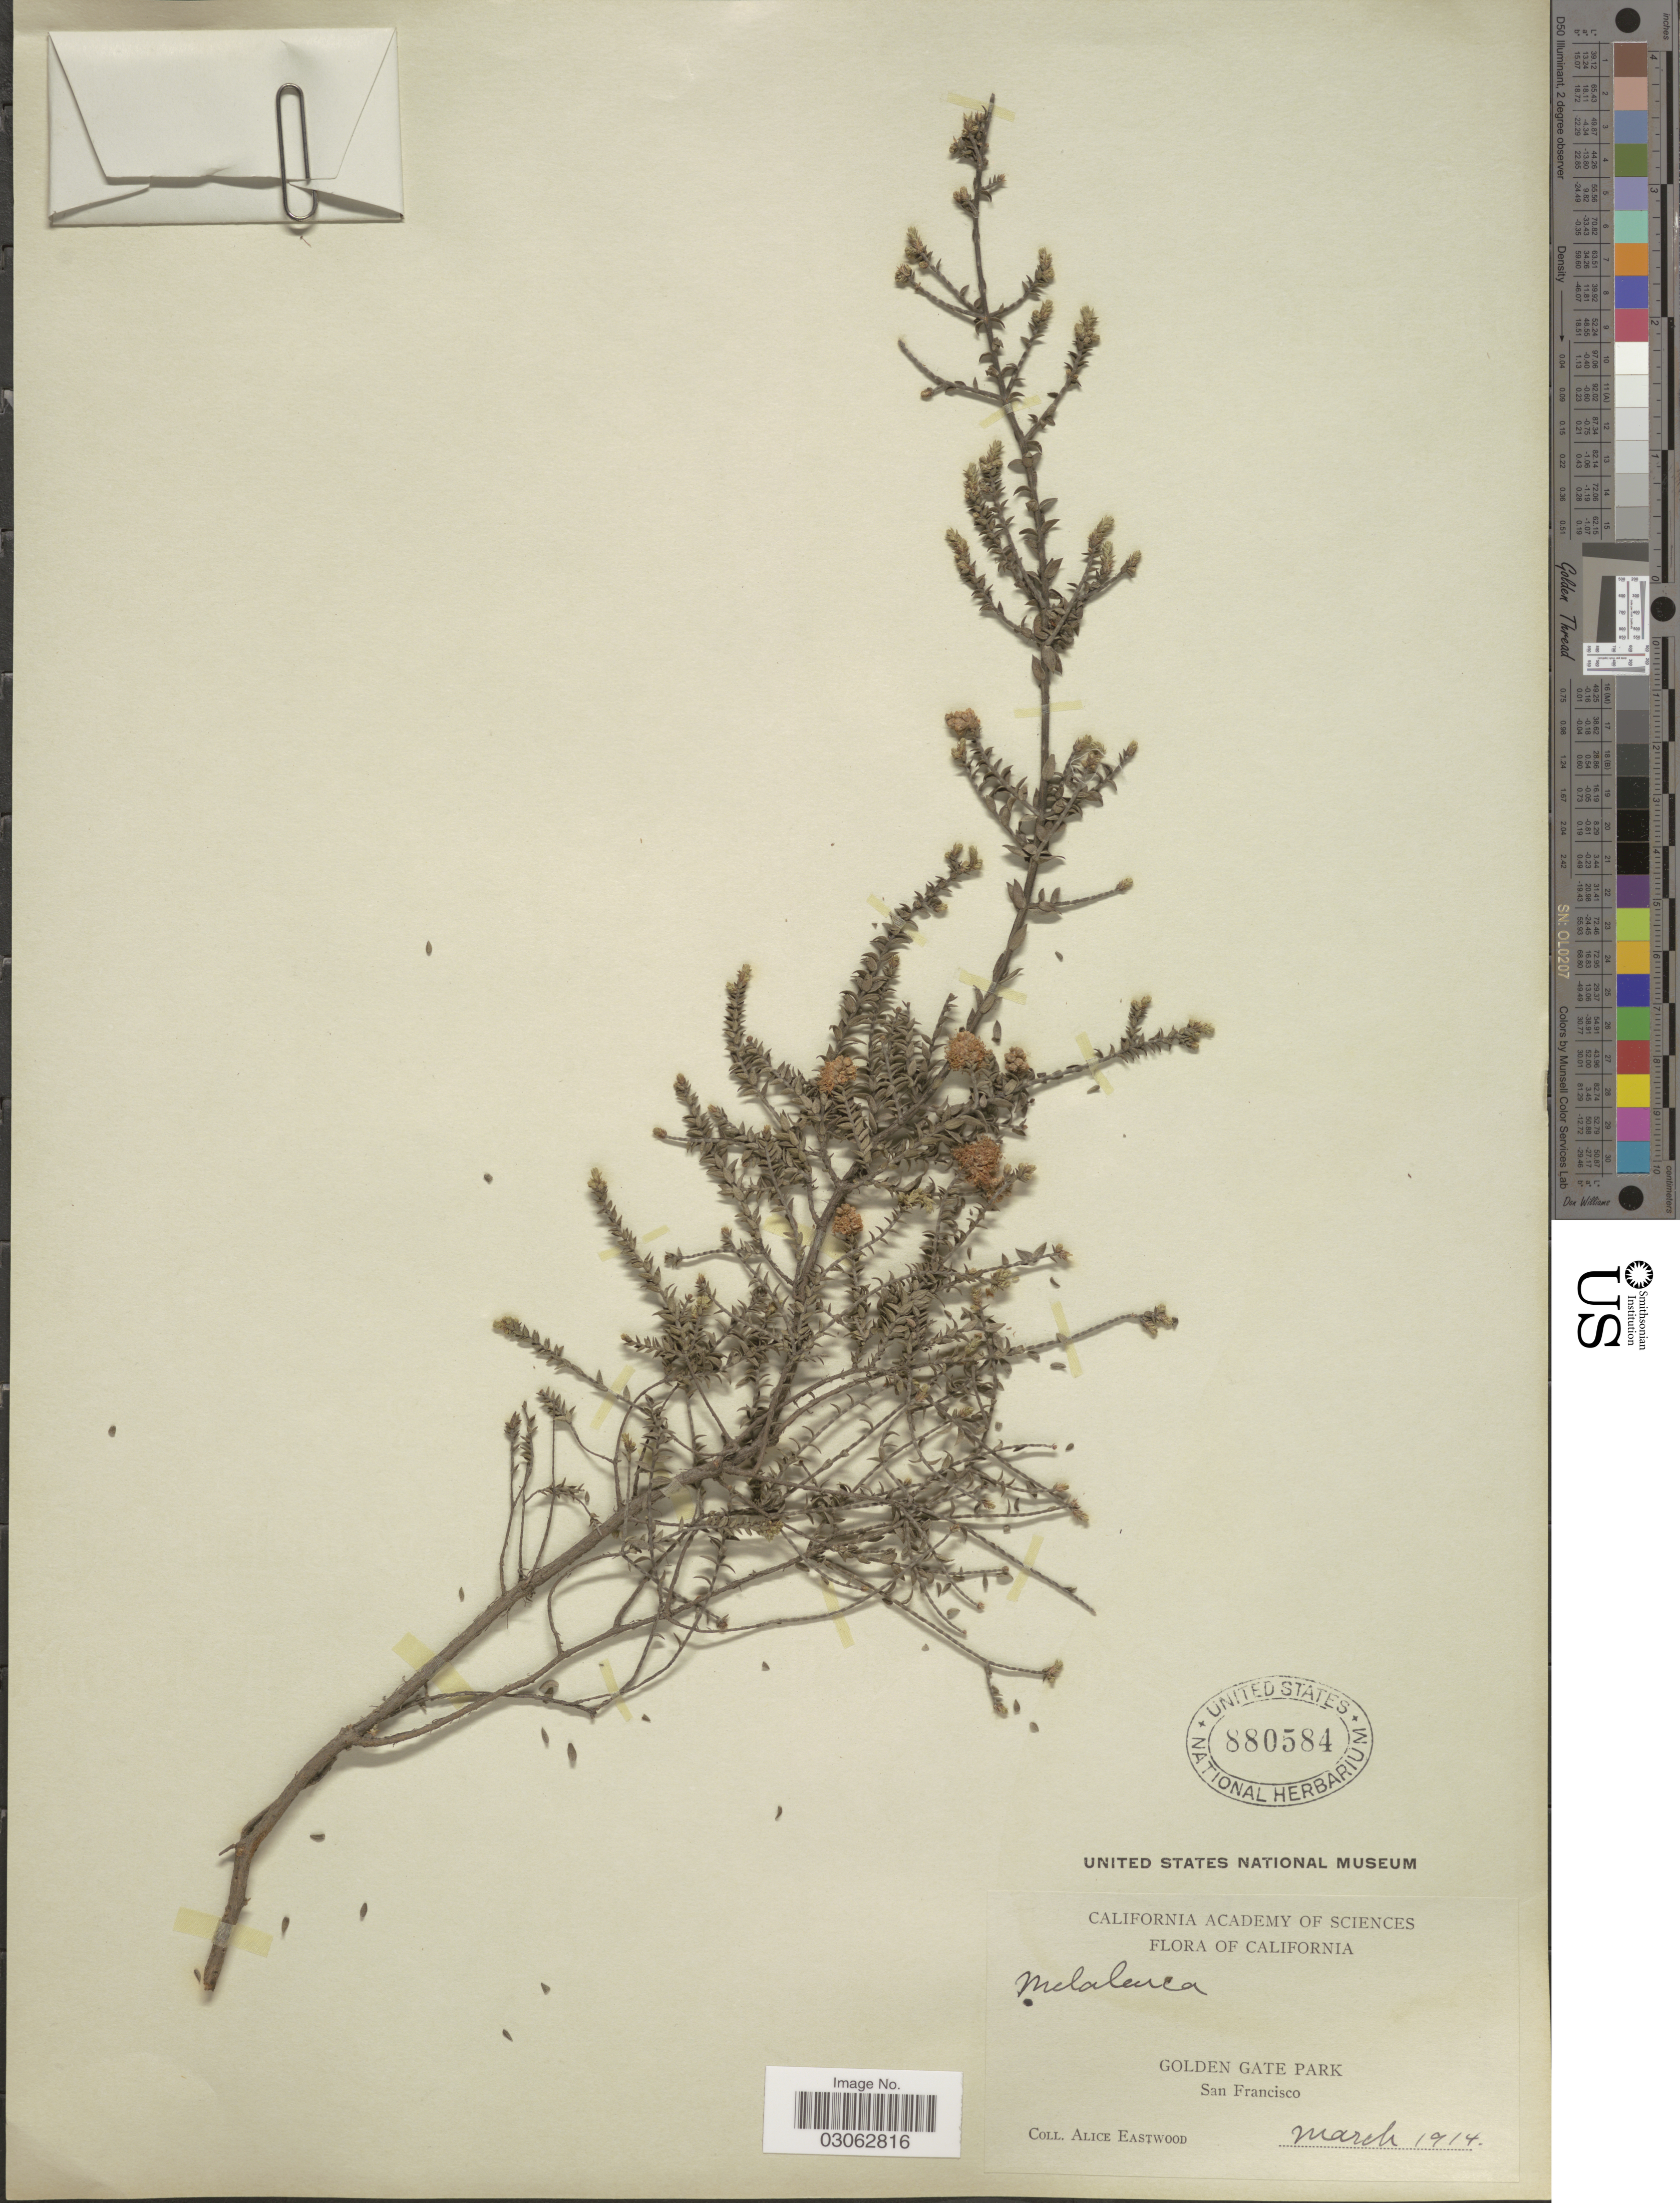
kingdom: Plantae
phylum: Tracheophyta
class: Magnoliopsida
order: Myrtales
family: Myrtaceae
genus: Melaleuca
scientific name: Melaleuca sp.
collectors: A. Eastwood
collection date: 1914-03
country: United States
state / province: California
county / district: San Francisco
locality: Golden Gate Park. San Francisco.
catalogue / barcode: US 880584